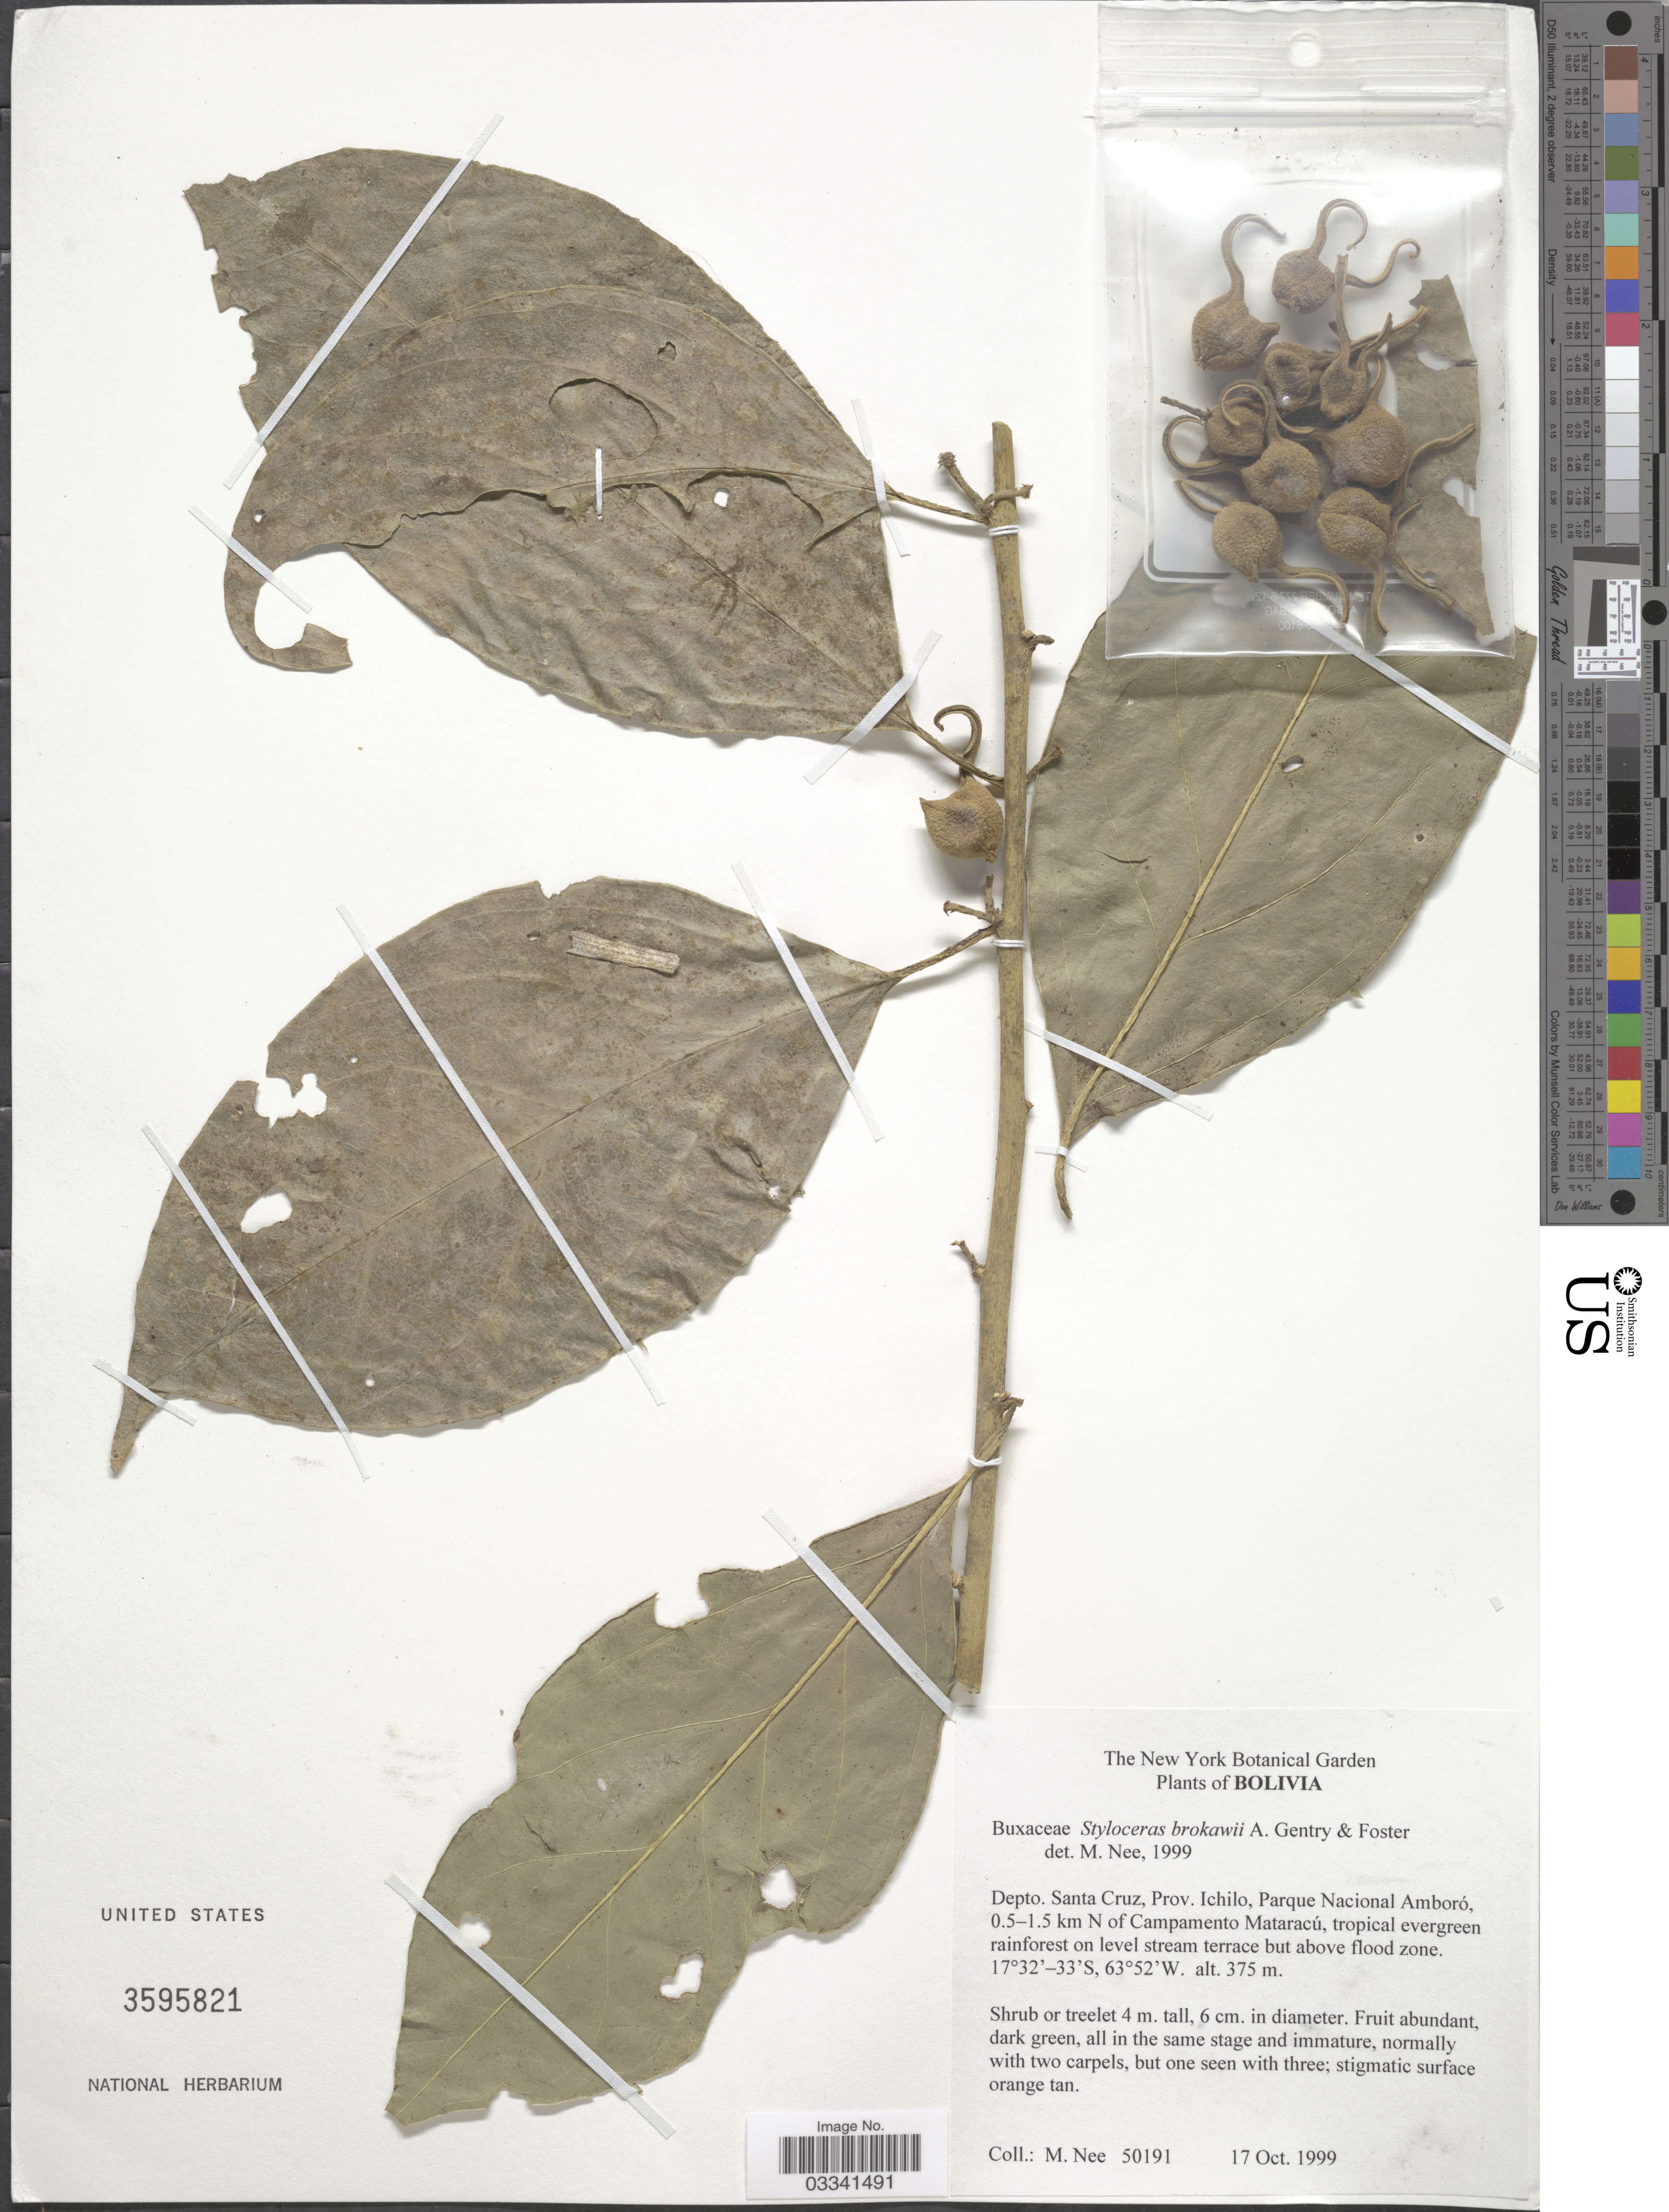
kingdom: Plantae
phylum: Tracheophyta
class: Magnoliopsida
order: Buxales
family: Buxaceae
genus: Styloceras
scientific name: Styloceras brokawii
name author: A.H. Gentry & R. B. Foster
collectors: M. Nee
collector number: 50191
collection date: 1999-10-17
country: Bolivia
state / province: Santa Cruz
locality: Depto. Santa Cruz, Prov. Ichilo, Parque Nacional Amboró, 0.5-1.5 km N of Campamento Mataracú.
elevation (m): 375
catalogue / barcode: US 3595821